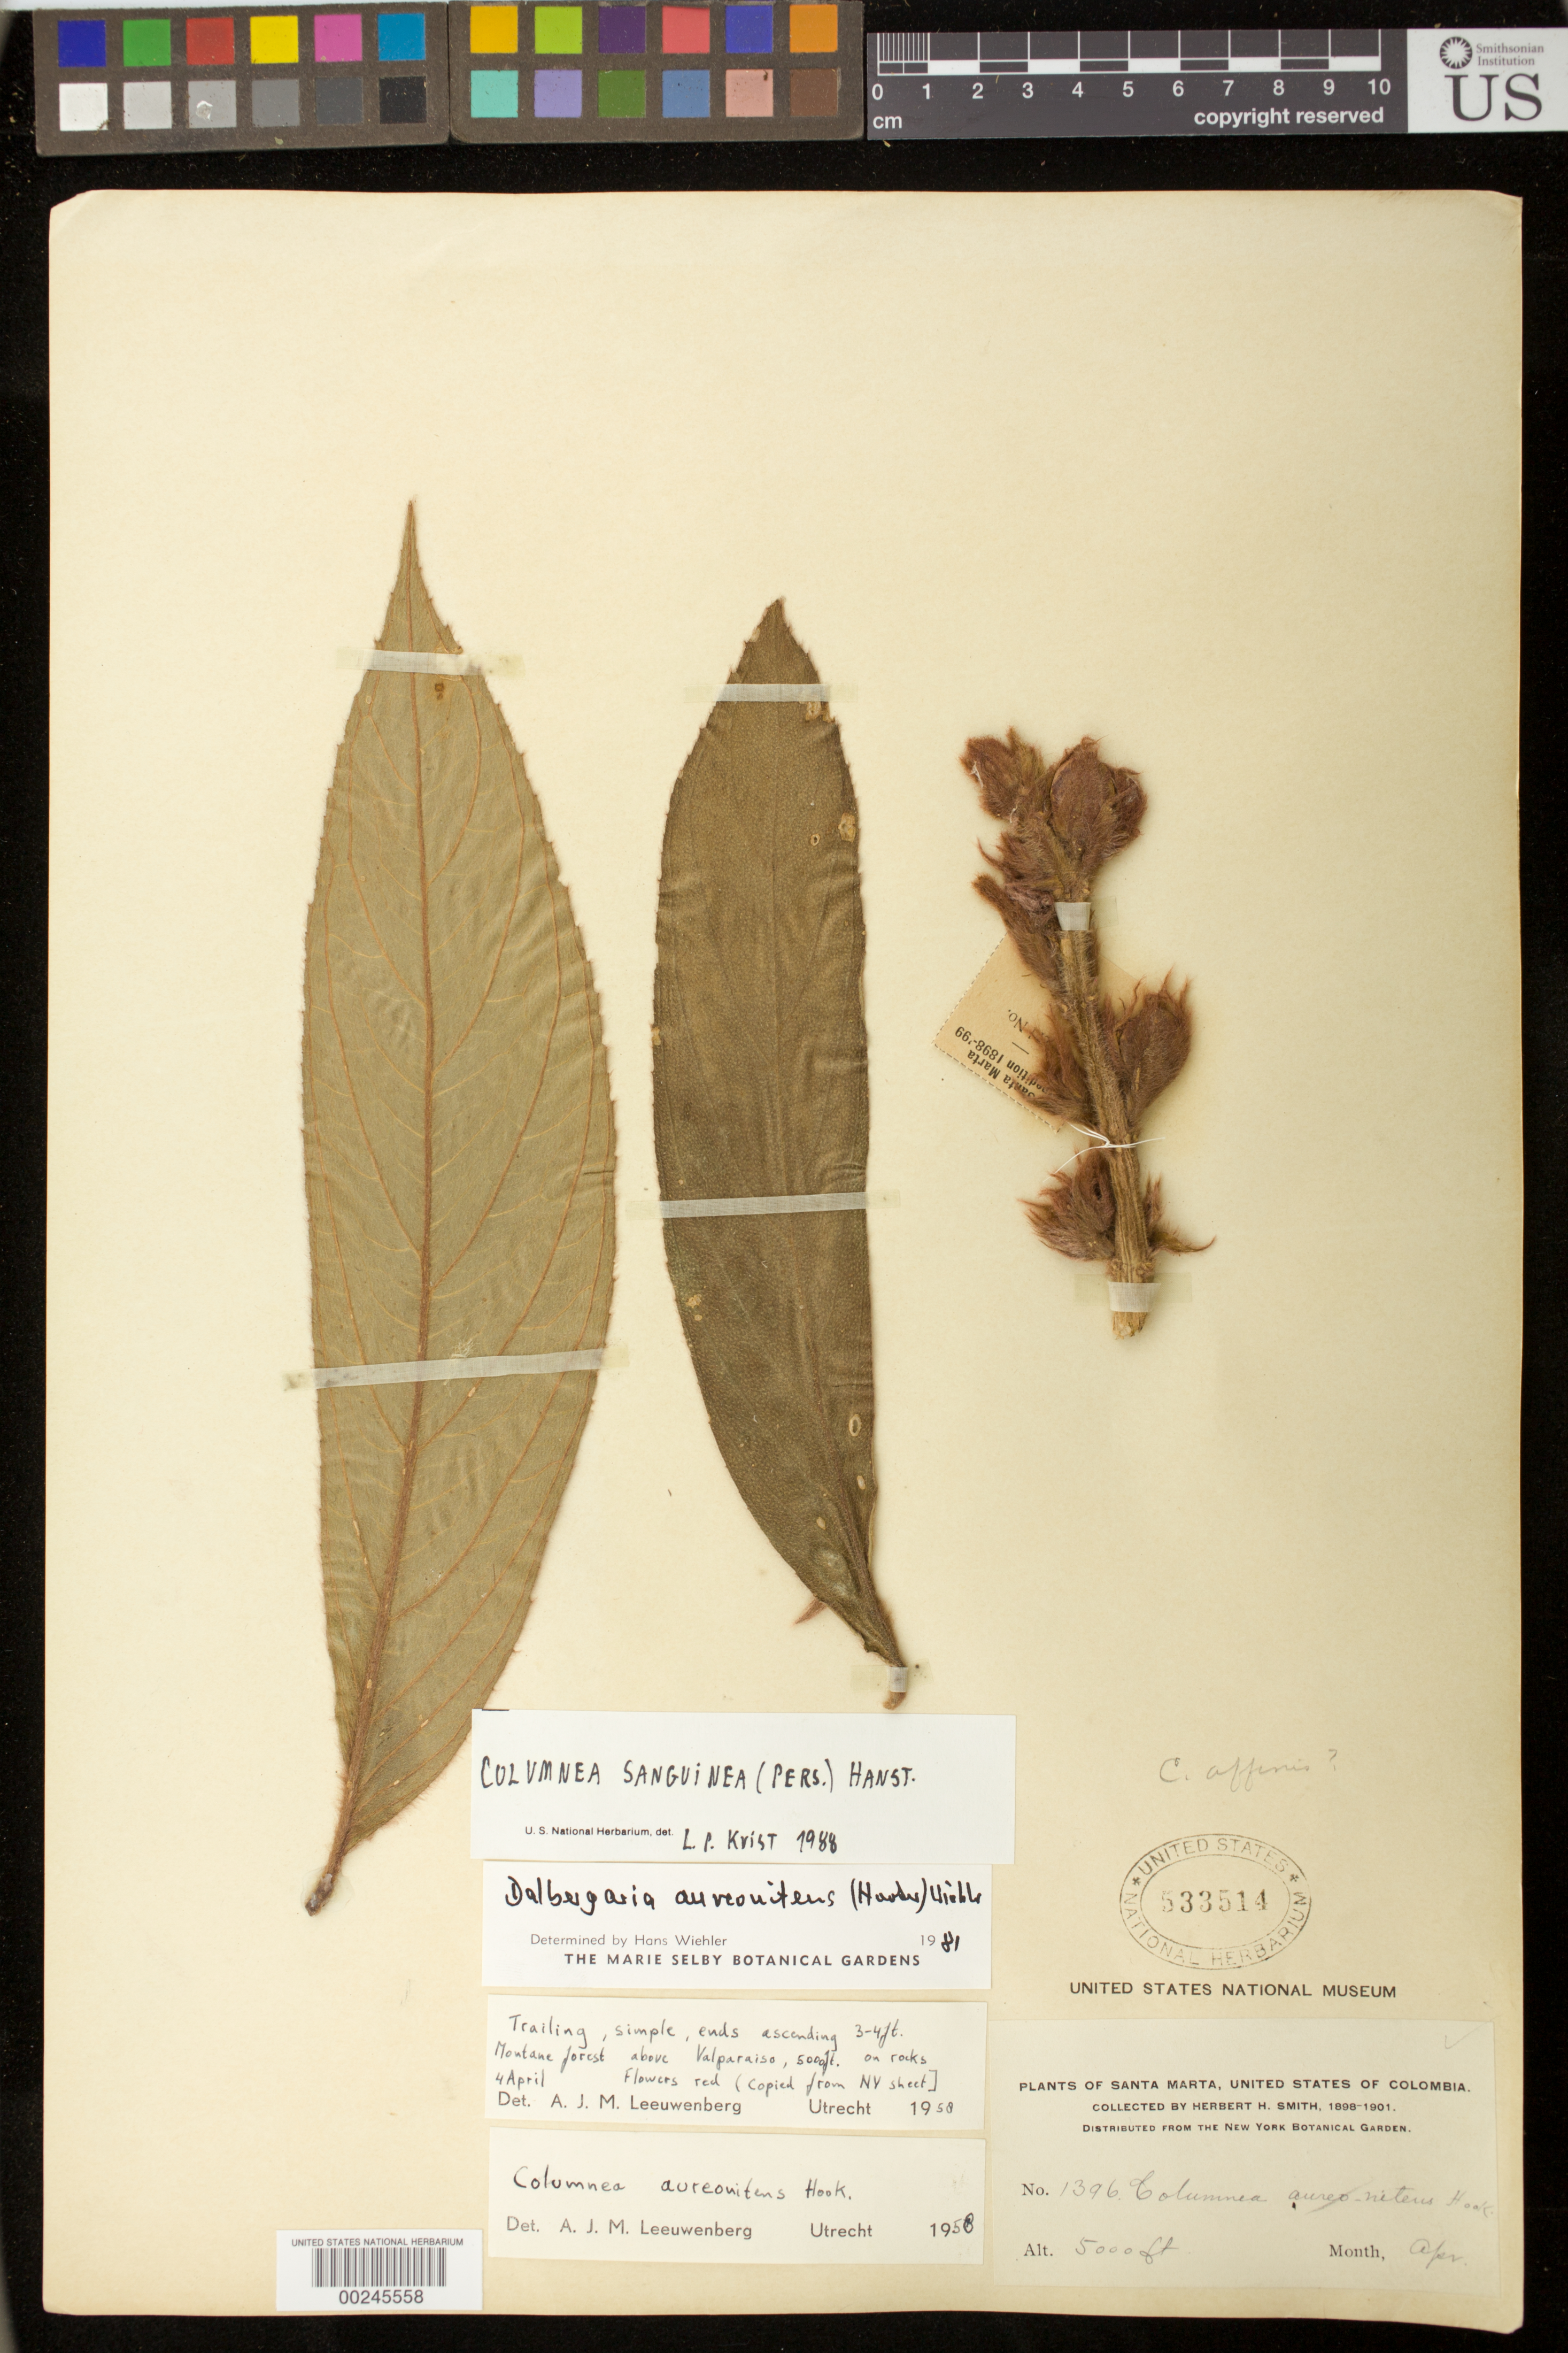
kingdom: Plantae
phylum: Tracheophyta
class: Magnoliopsida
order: Lamiales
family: Gesneriaceae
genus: Columnea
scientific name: Columnea sanguinea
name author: (Pers.) Hanst.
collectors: Herbert H. Smith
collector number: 1396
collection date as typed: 1898-1901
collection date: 1898/1901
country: Colombia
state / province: Magdalena (?)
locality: Santa Marta, above Valparaiso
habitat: Montane forest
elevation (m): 1524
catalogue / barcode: US 533514